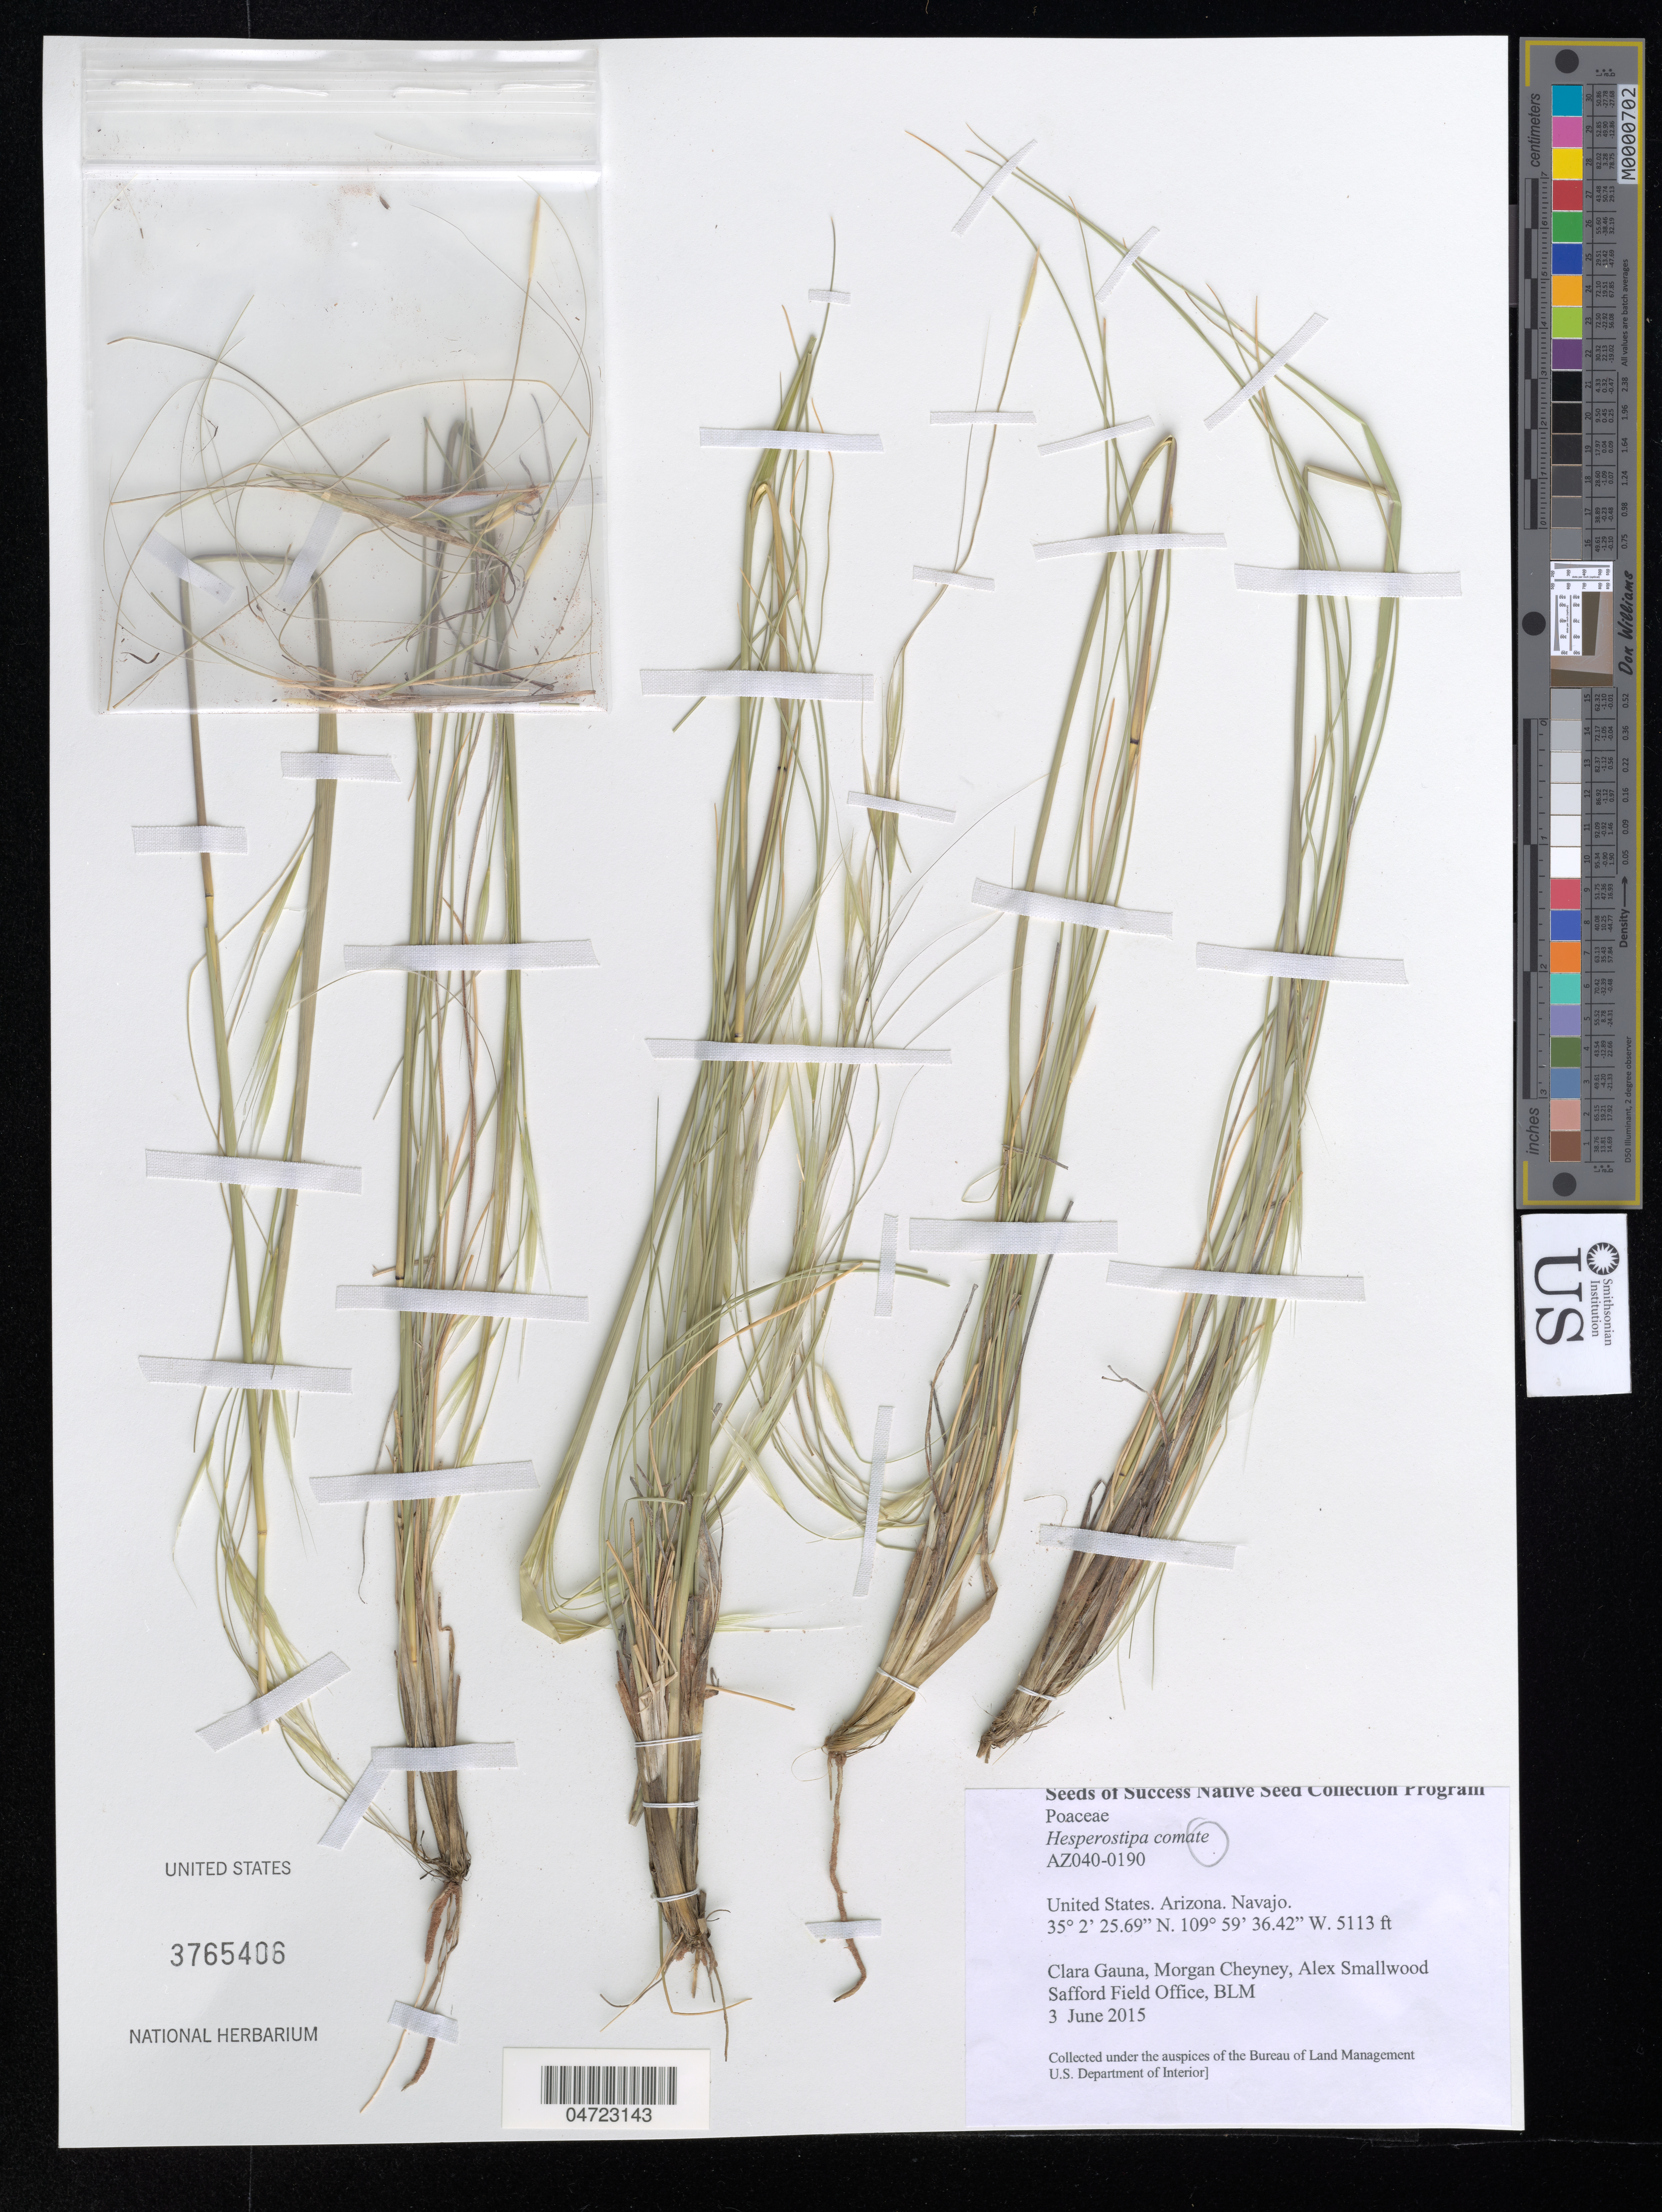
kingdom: Plantae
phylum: Tracheophyta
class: Liliopsida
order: Poales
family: Poaceae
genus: Hesperostipa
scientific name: Hesperostipa comata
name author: (Trin. & Rupr.) Barkworth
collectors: C. Gauna, M. Cheyney & A. Smallwood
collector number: AZ040-0190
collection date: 2015-06-03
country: United States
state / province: Arizona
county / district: Navajo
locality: Navajo.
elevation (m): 1558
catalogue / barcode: US 3765406